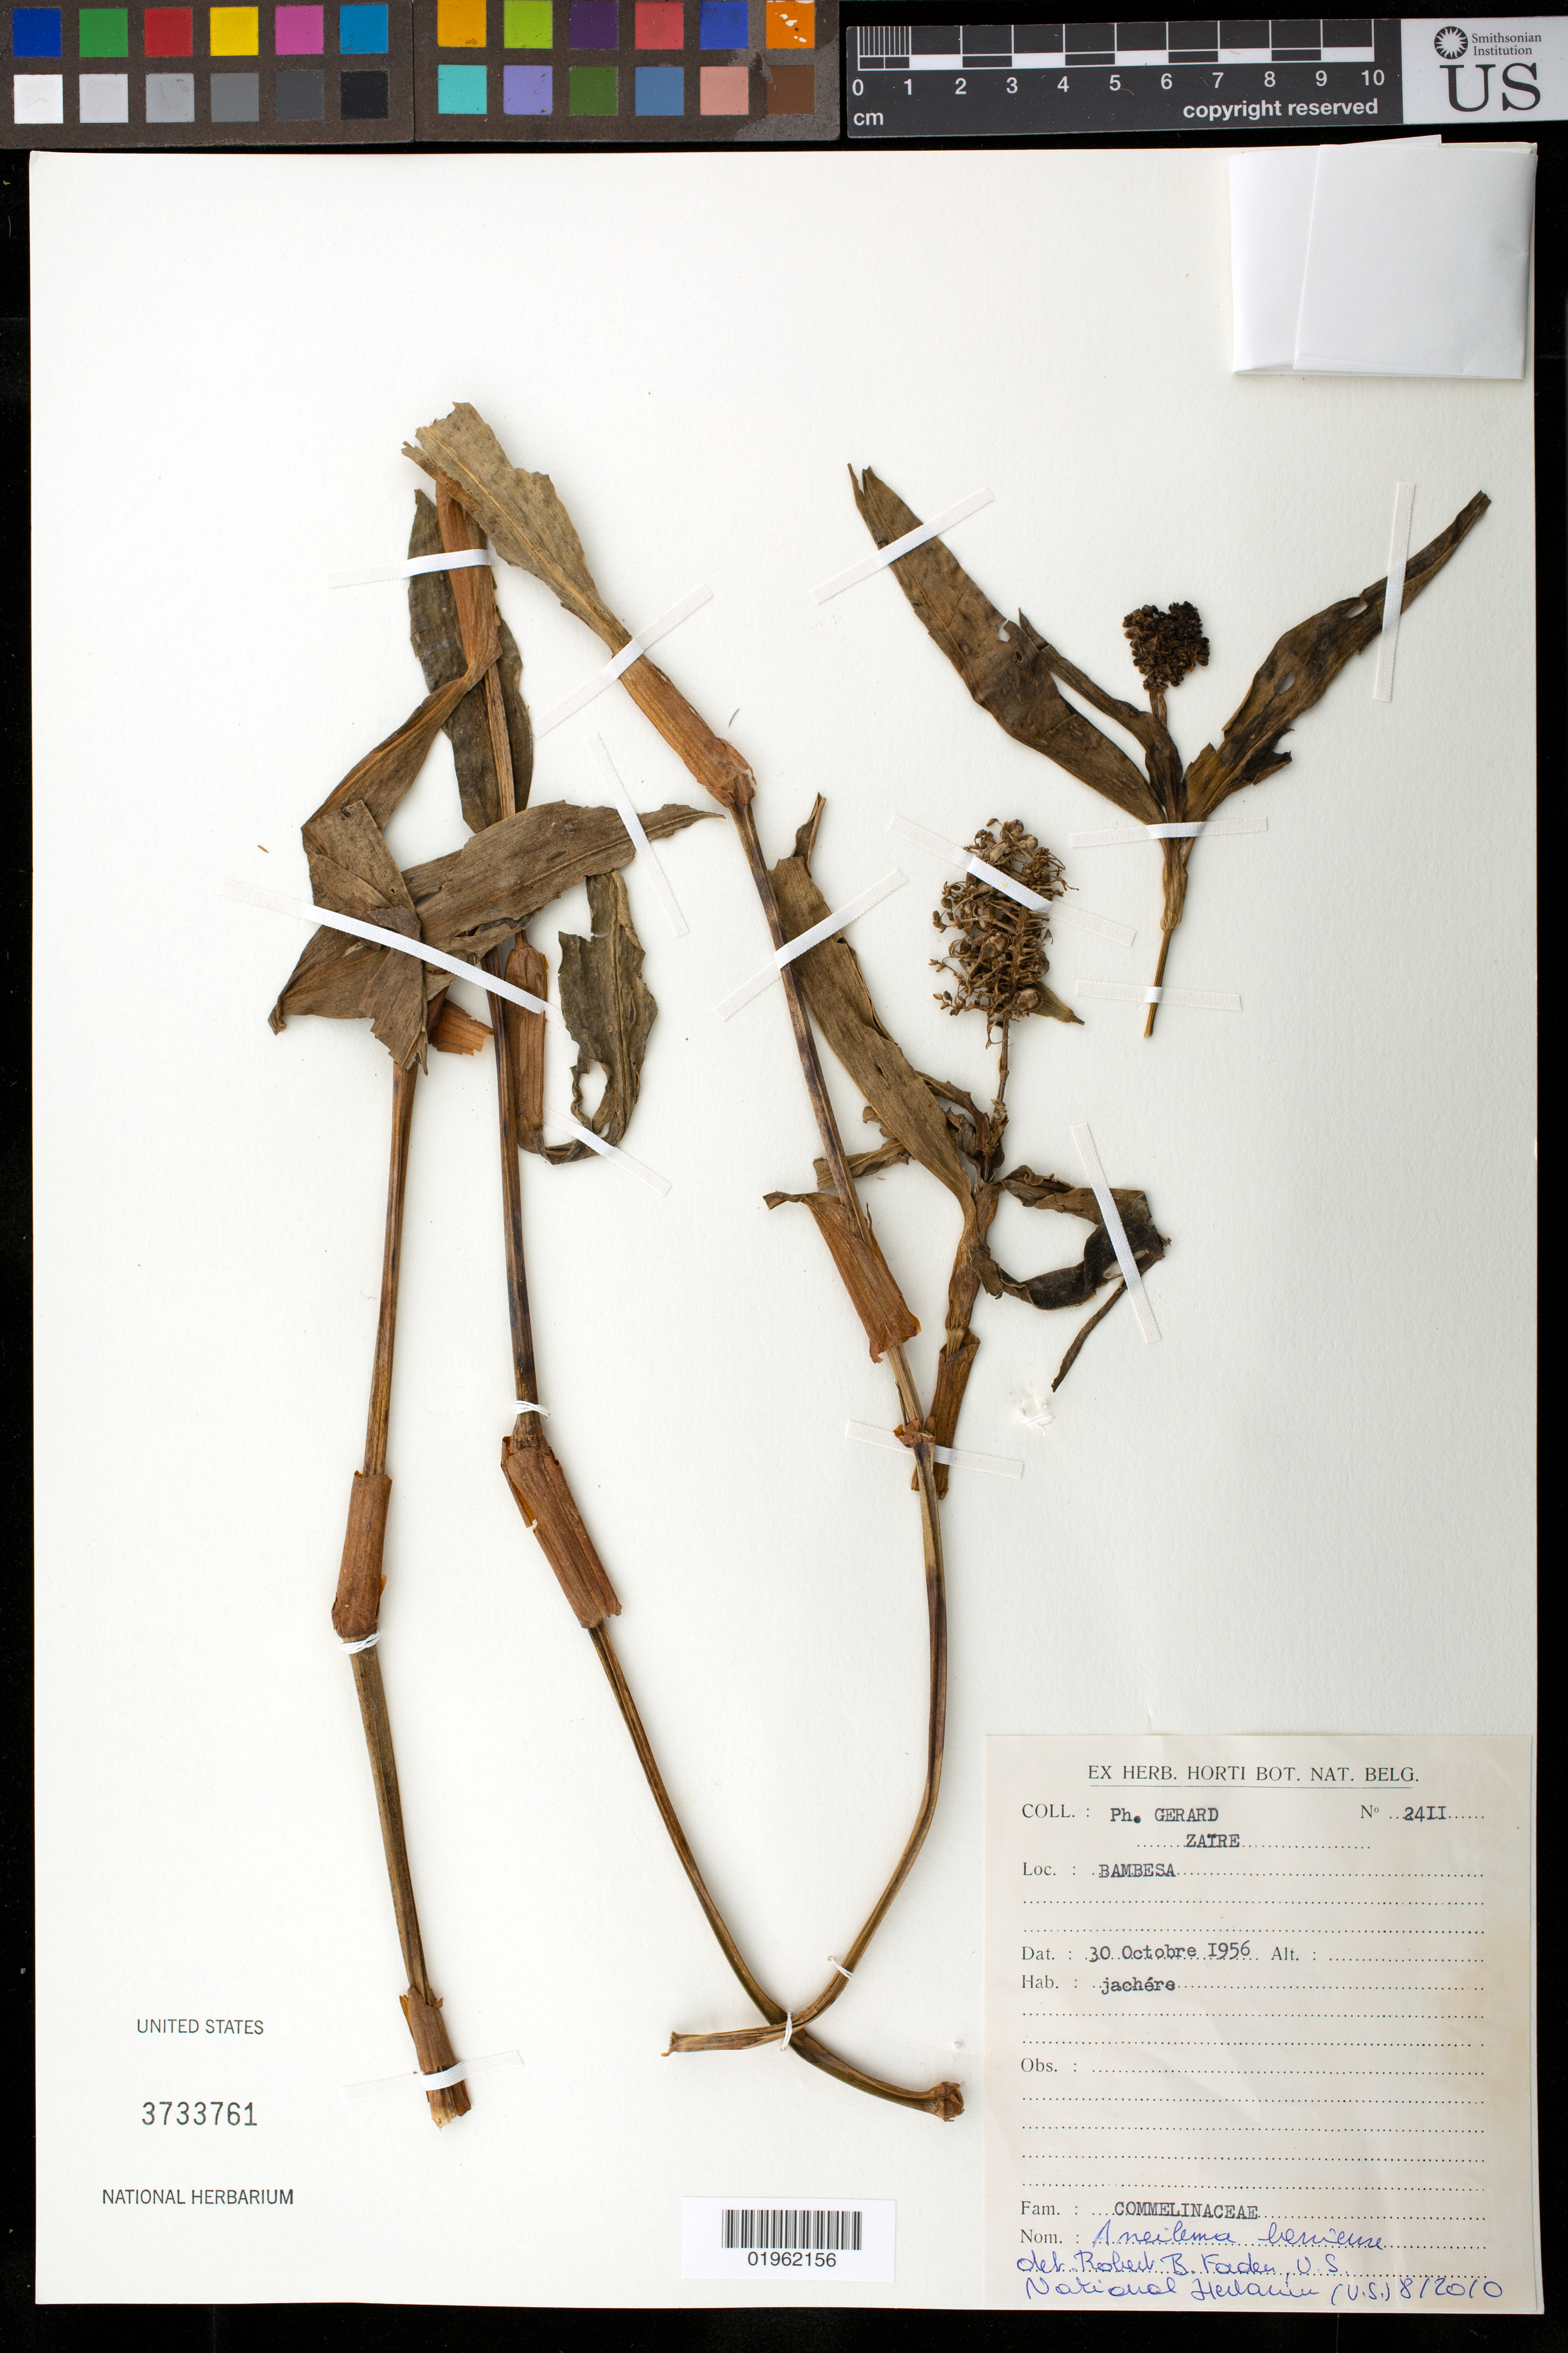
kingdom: Plantae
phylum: Tracheophyta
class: Liliopsida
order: Commelinales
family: Commelinaceae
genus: Aneilema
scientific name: Aneilema beniniense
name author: (P. Beauv.) Kunth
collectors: P. Gerard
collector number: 2411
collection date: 1956-10-30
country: Congo, Democratic Republic of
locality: Bambesa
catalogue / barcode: US 3733761